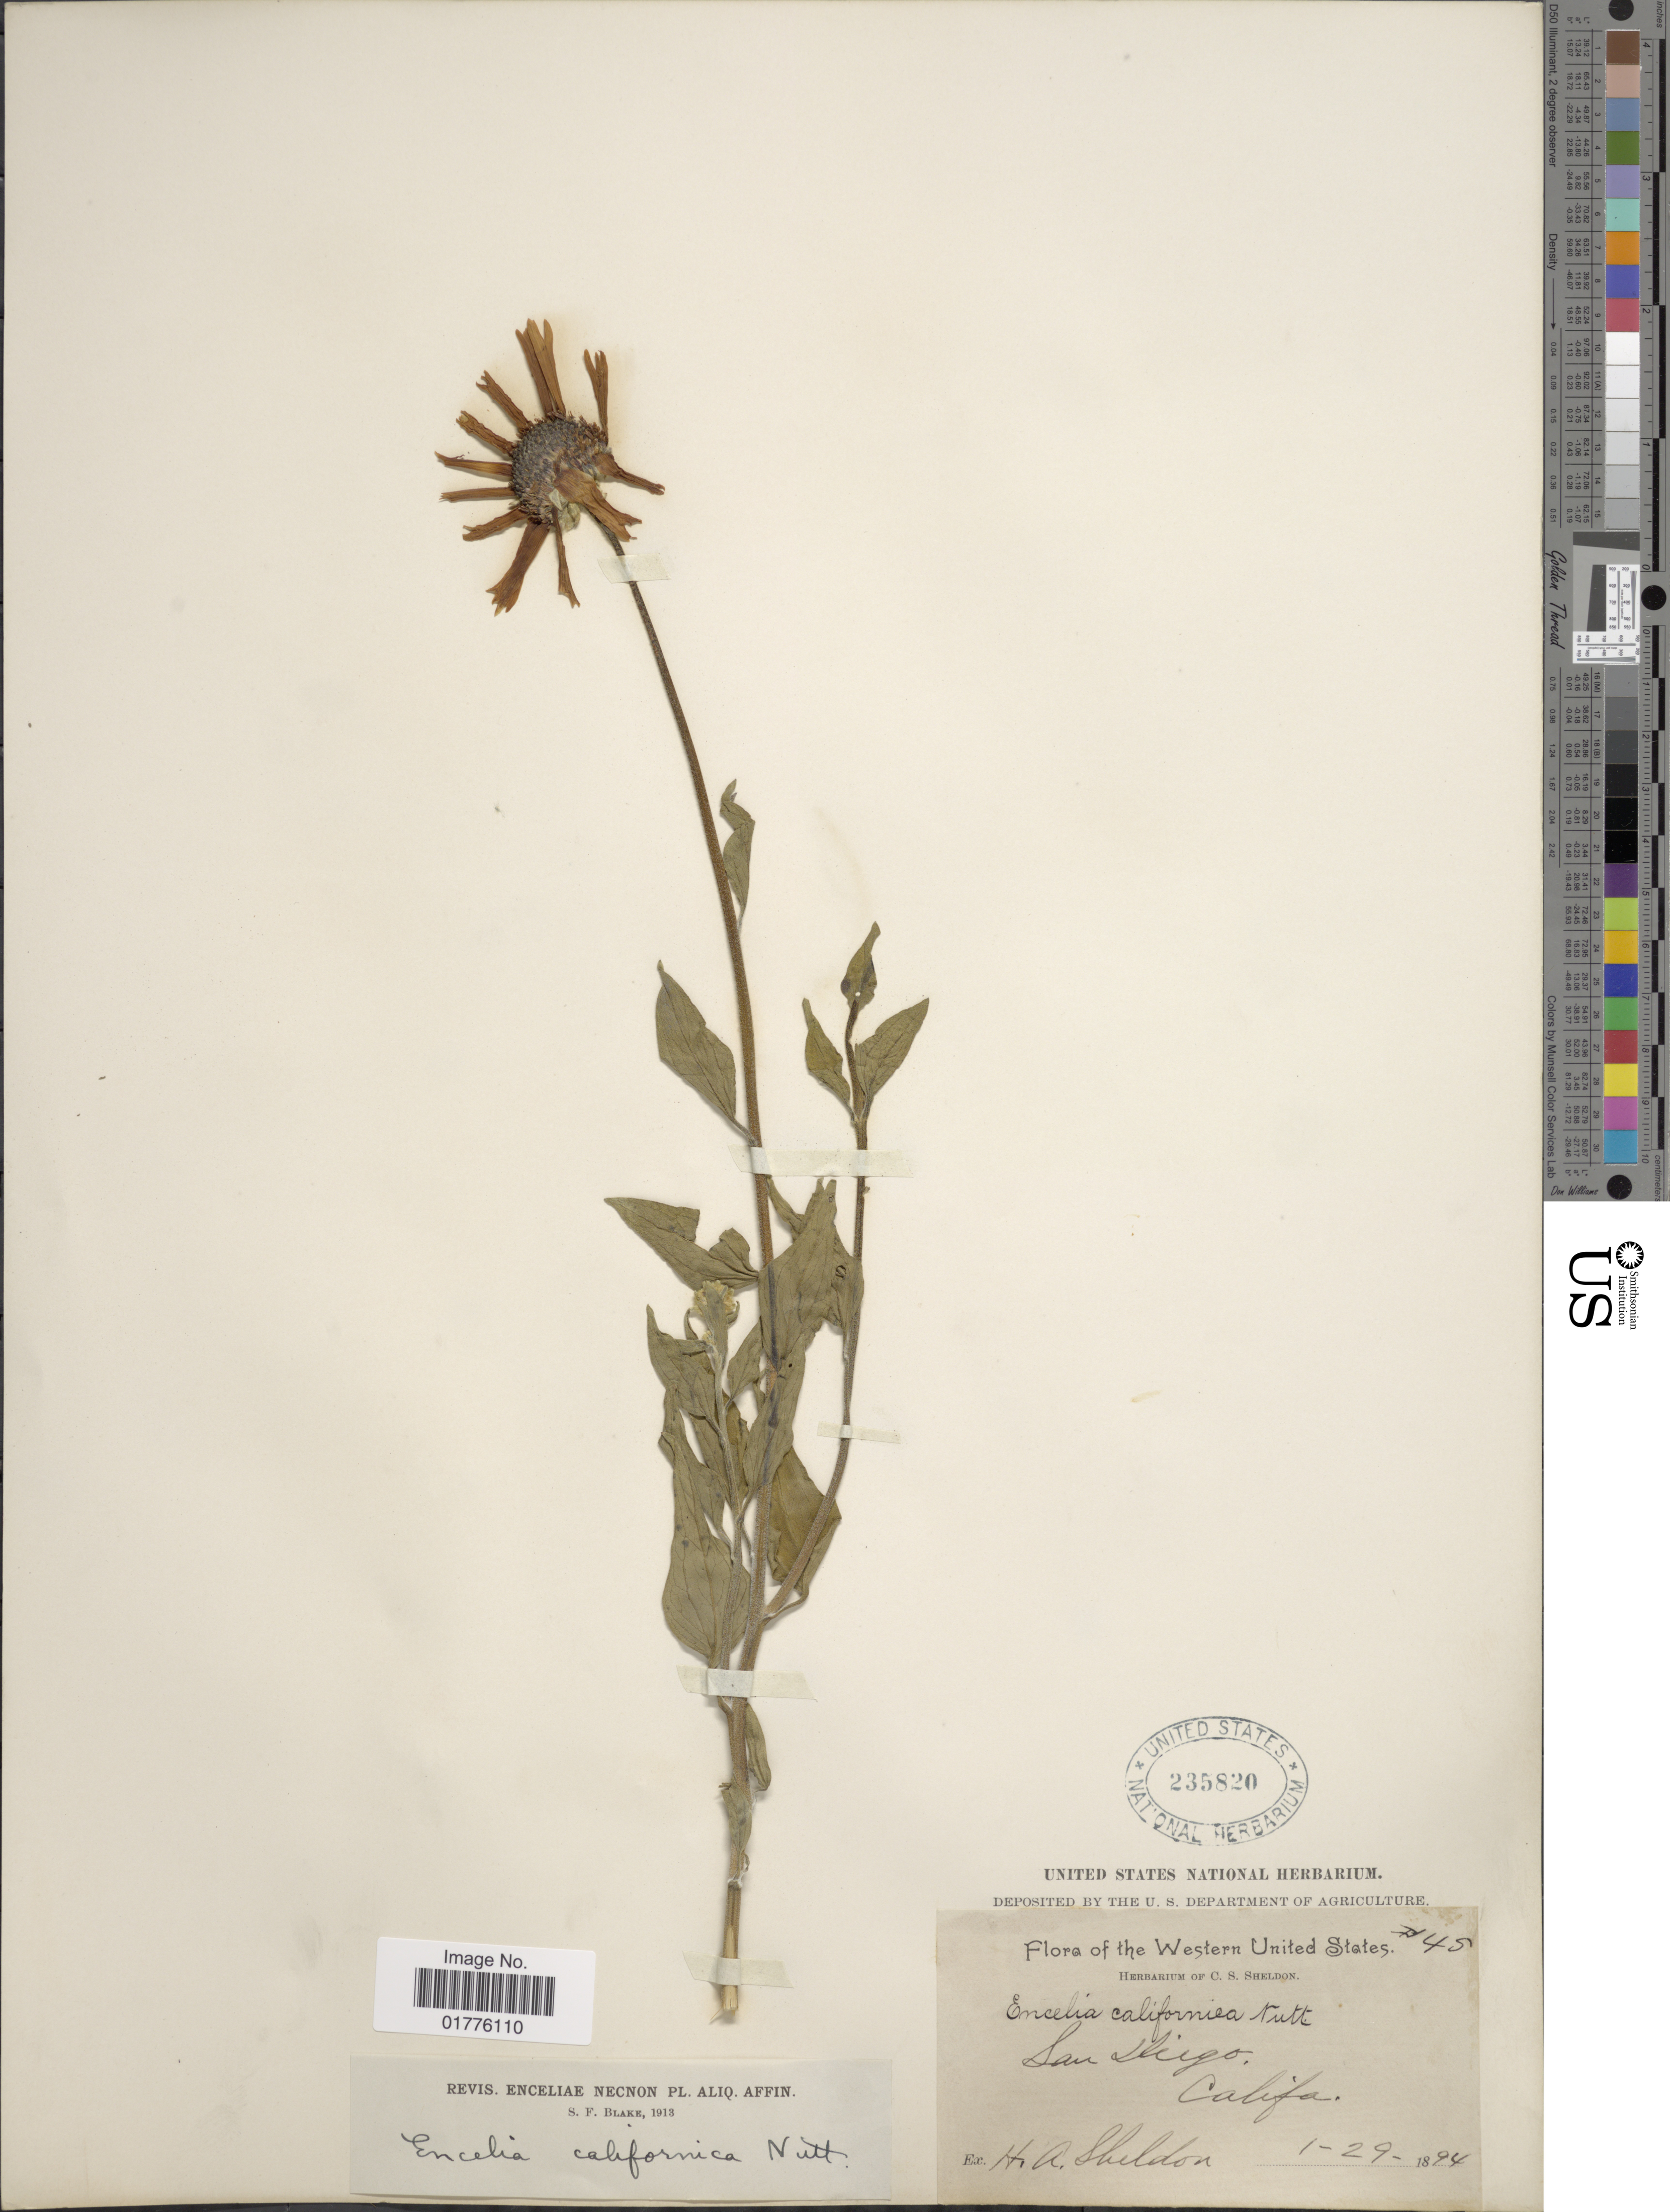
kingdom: Plantae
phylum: Tracheophyta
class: Magnoliopsida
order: Asterales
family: Asteraceae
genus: Encelia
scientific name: Encelia californica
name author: Nutt.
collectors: H. Sheldon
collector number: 145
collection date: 1894-01-29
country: United States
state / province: California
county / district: San Diego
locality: San Diego, Califo.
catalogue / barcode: US 235820